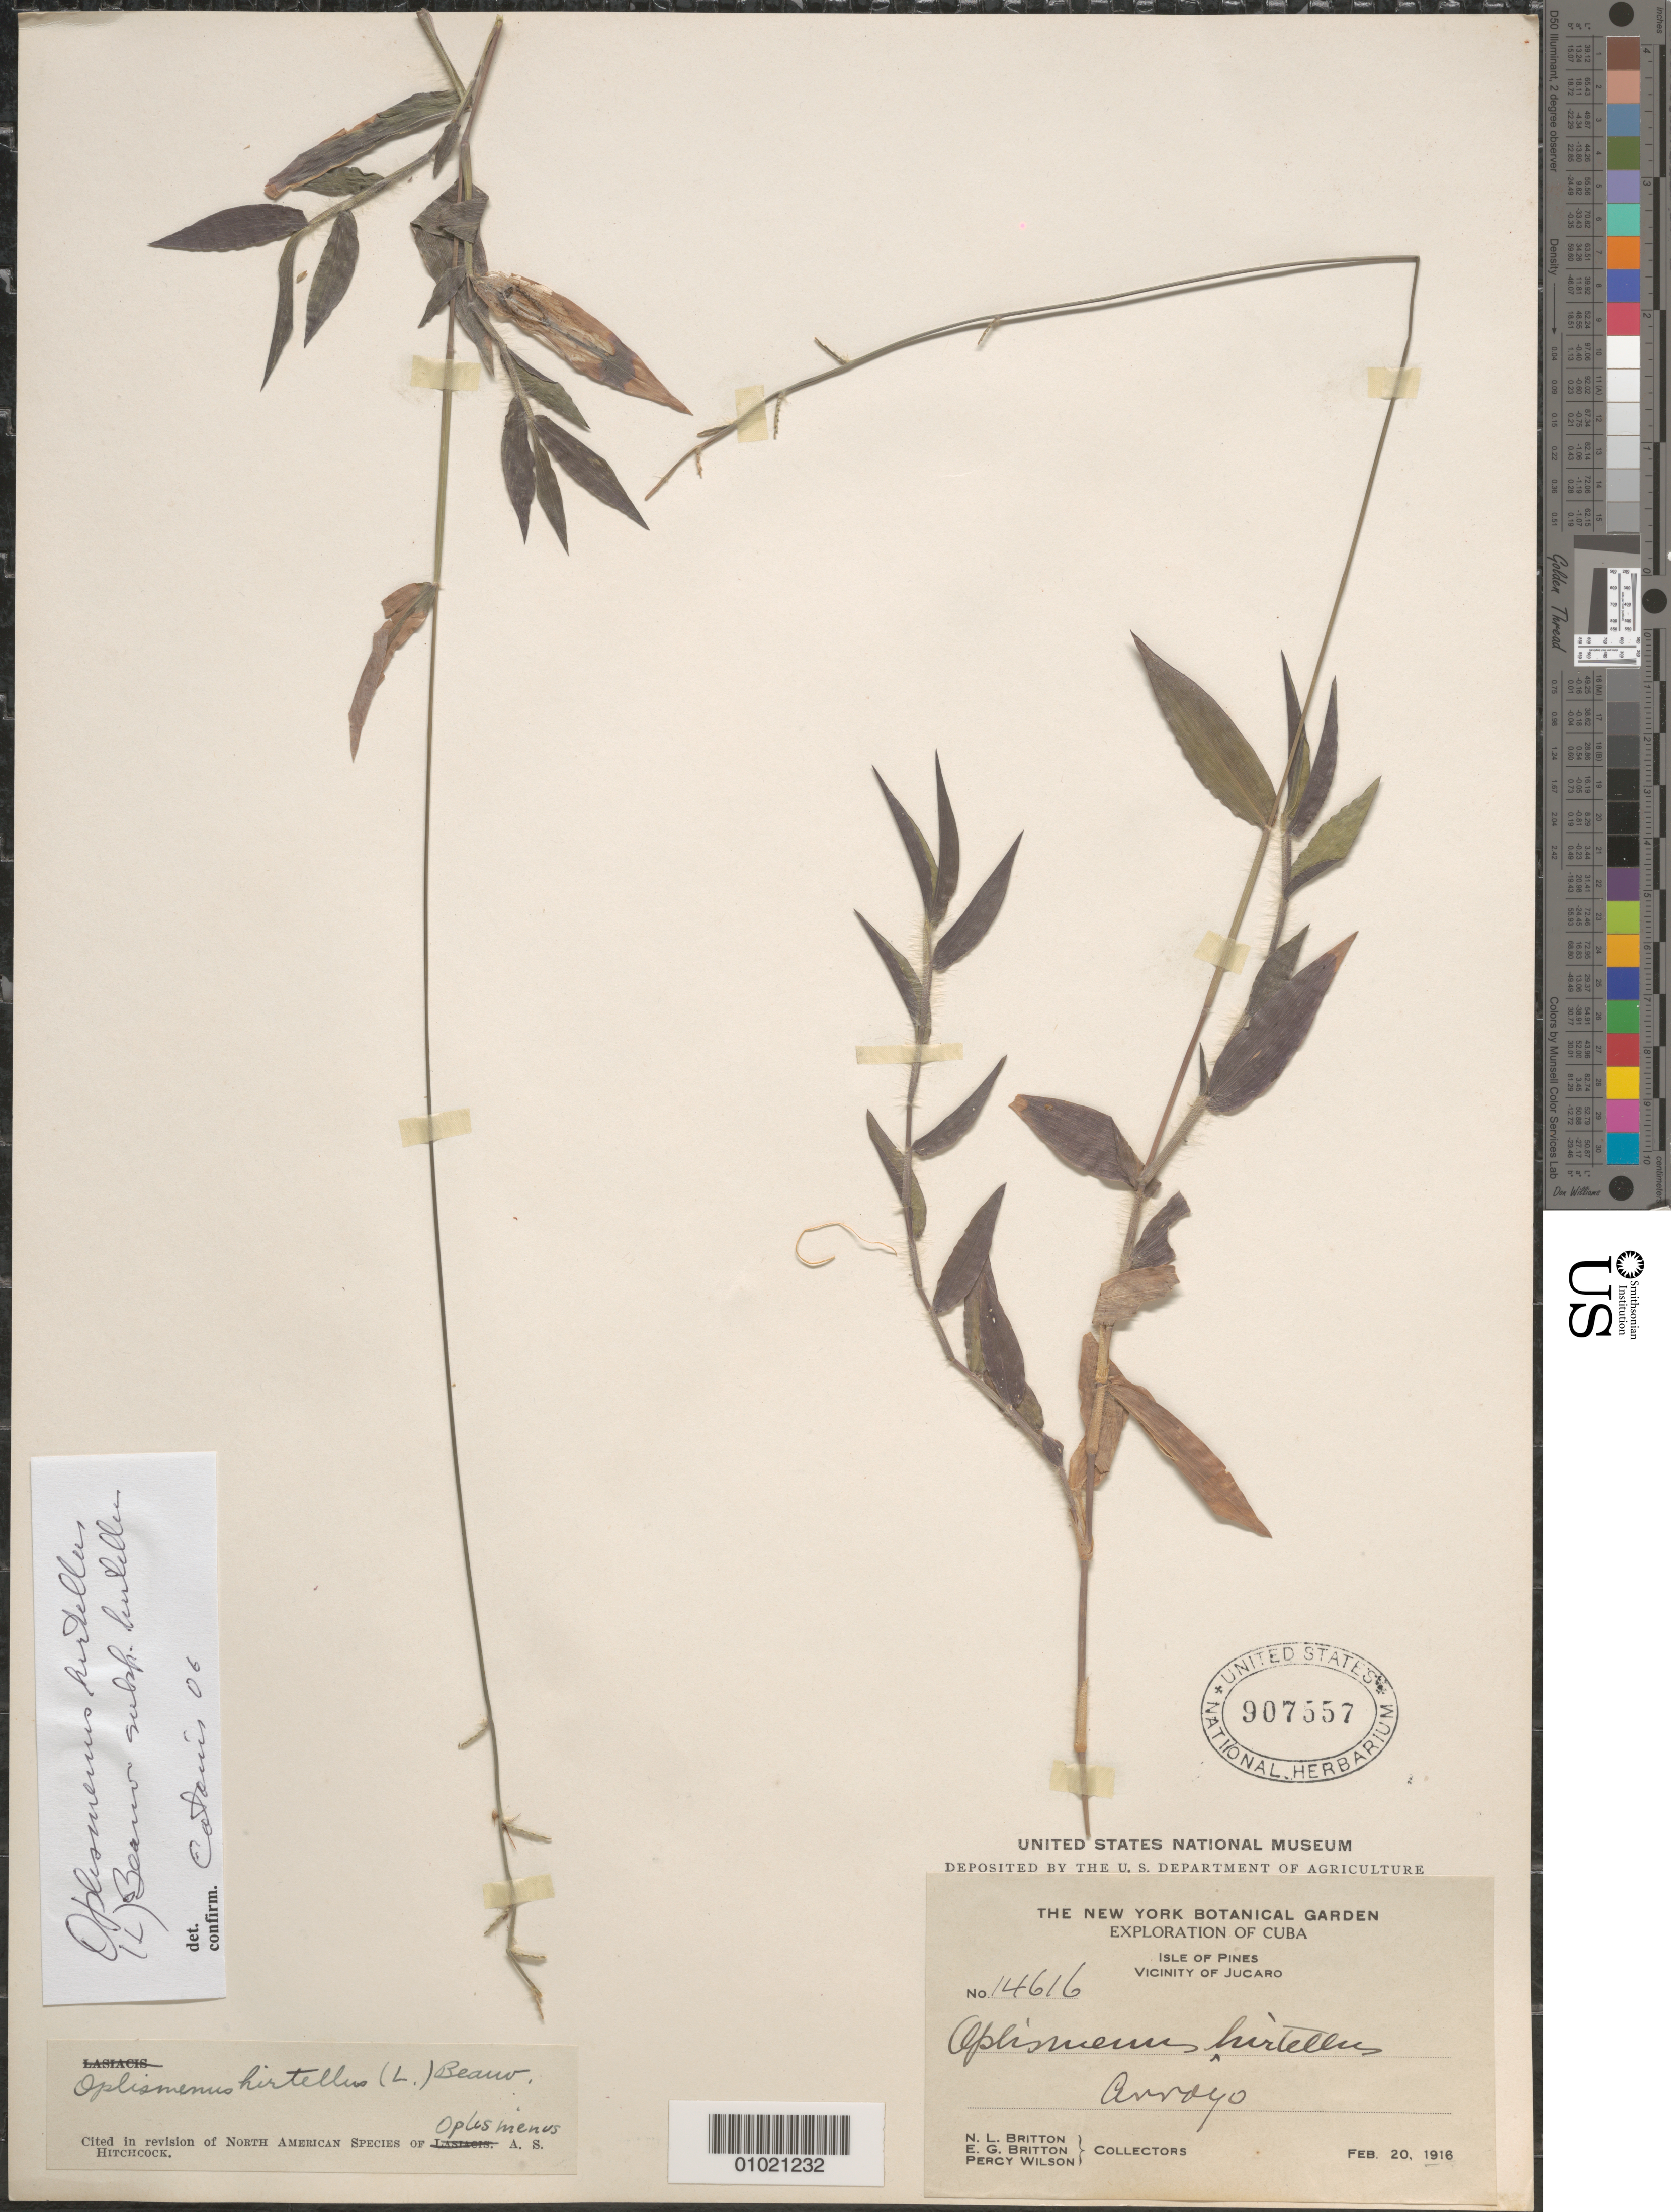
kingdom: Plantae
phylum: Tracheophyta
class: Liliopsida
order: Poales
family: Poaceae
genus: Oplismenus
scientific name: Oplismenus hirtellus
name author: (L.) P. Beauv.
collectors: N. Britton, E. G. Britton & P. Wilson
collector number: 14616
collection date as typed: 20 Feb 1916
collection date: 1916-02-20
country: Cuba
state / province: Isla de la Juventud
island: Isla de la Juventud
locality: Vicinity of Juraco Arrayo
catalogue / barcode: US 907557